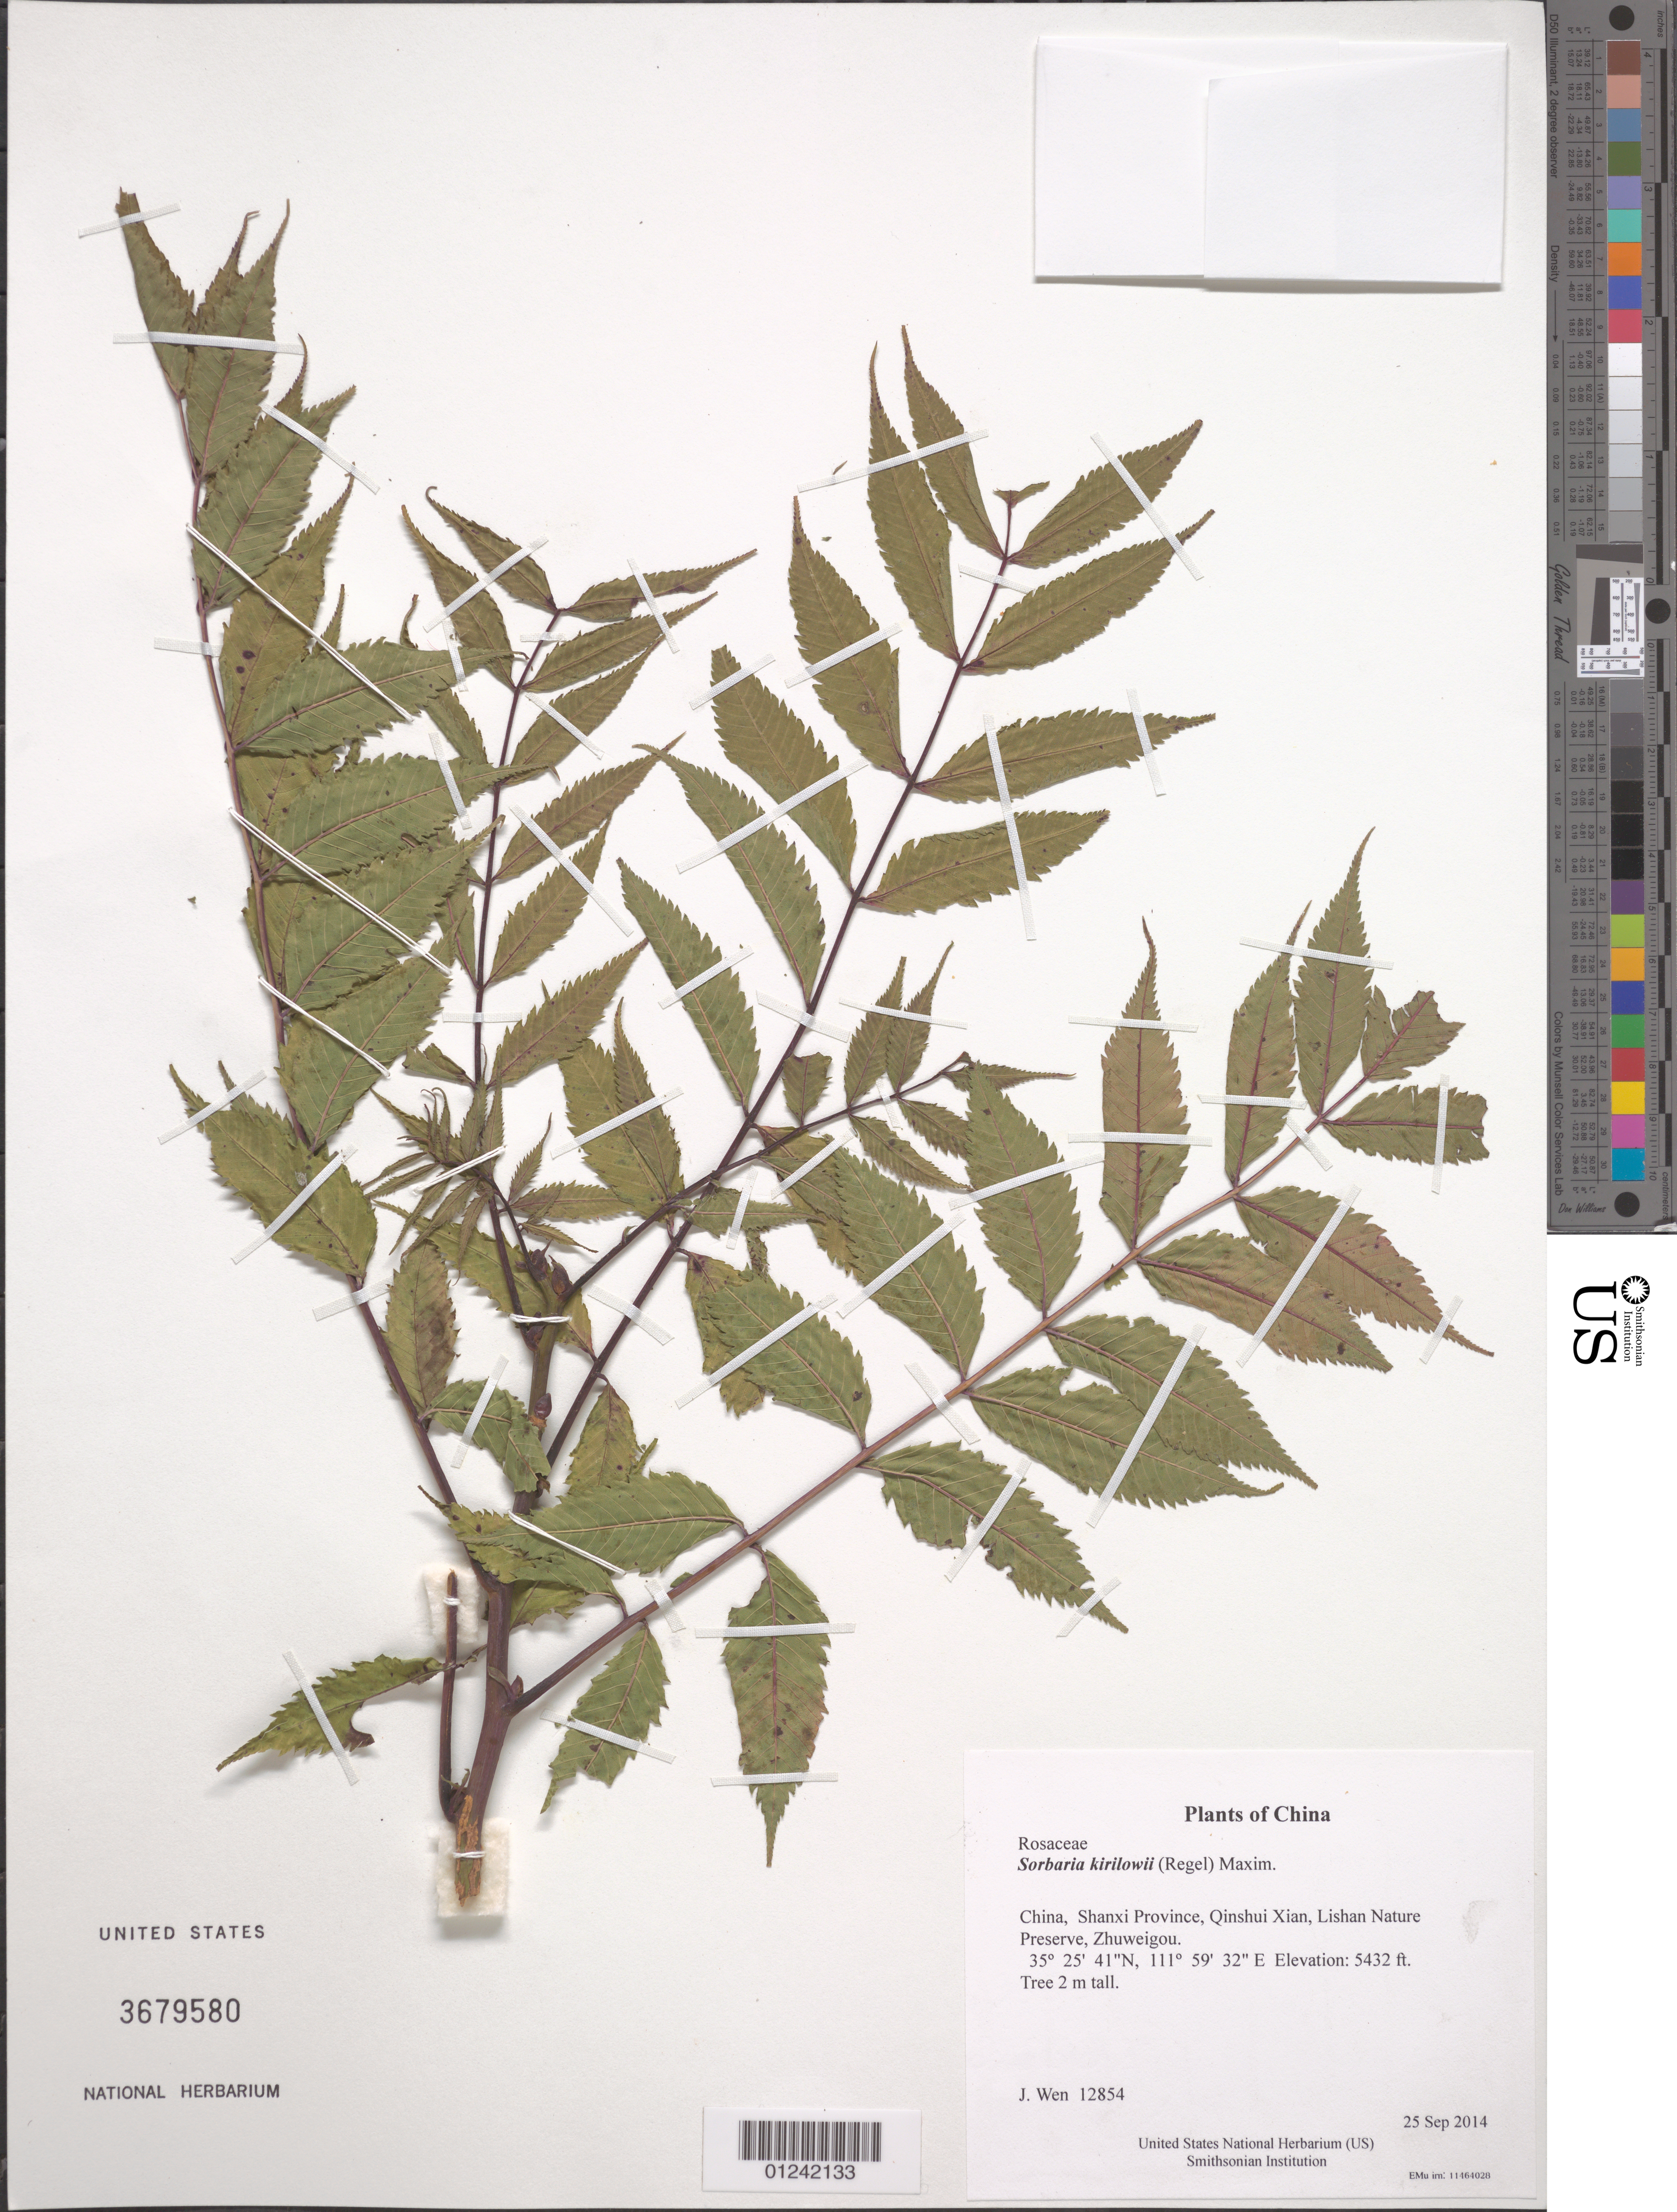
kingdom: Plantae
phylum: Tracheophyta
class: Magnoliopsida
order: Rosales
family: Rosaceae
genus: Sorbaria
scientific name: Sorbaria kirilowii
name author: (Regel) Maxim.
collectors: J. Wen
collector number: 12854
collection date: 2014-09-25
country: China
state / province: Shanxi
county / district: Qinshui Xian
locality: Lishan Nature Preserve, Zhuweigou.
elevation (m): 1656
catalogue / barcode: US 3679580